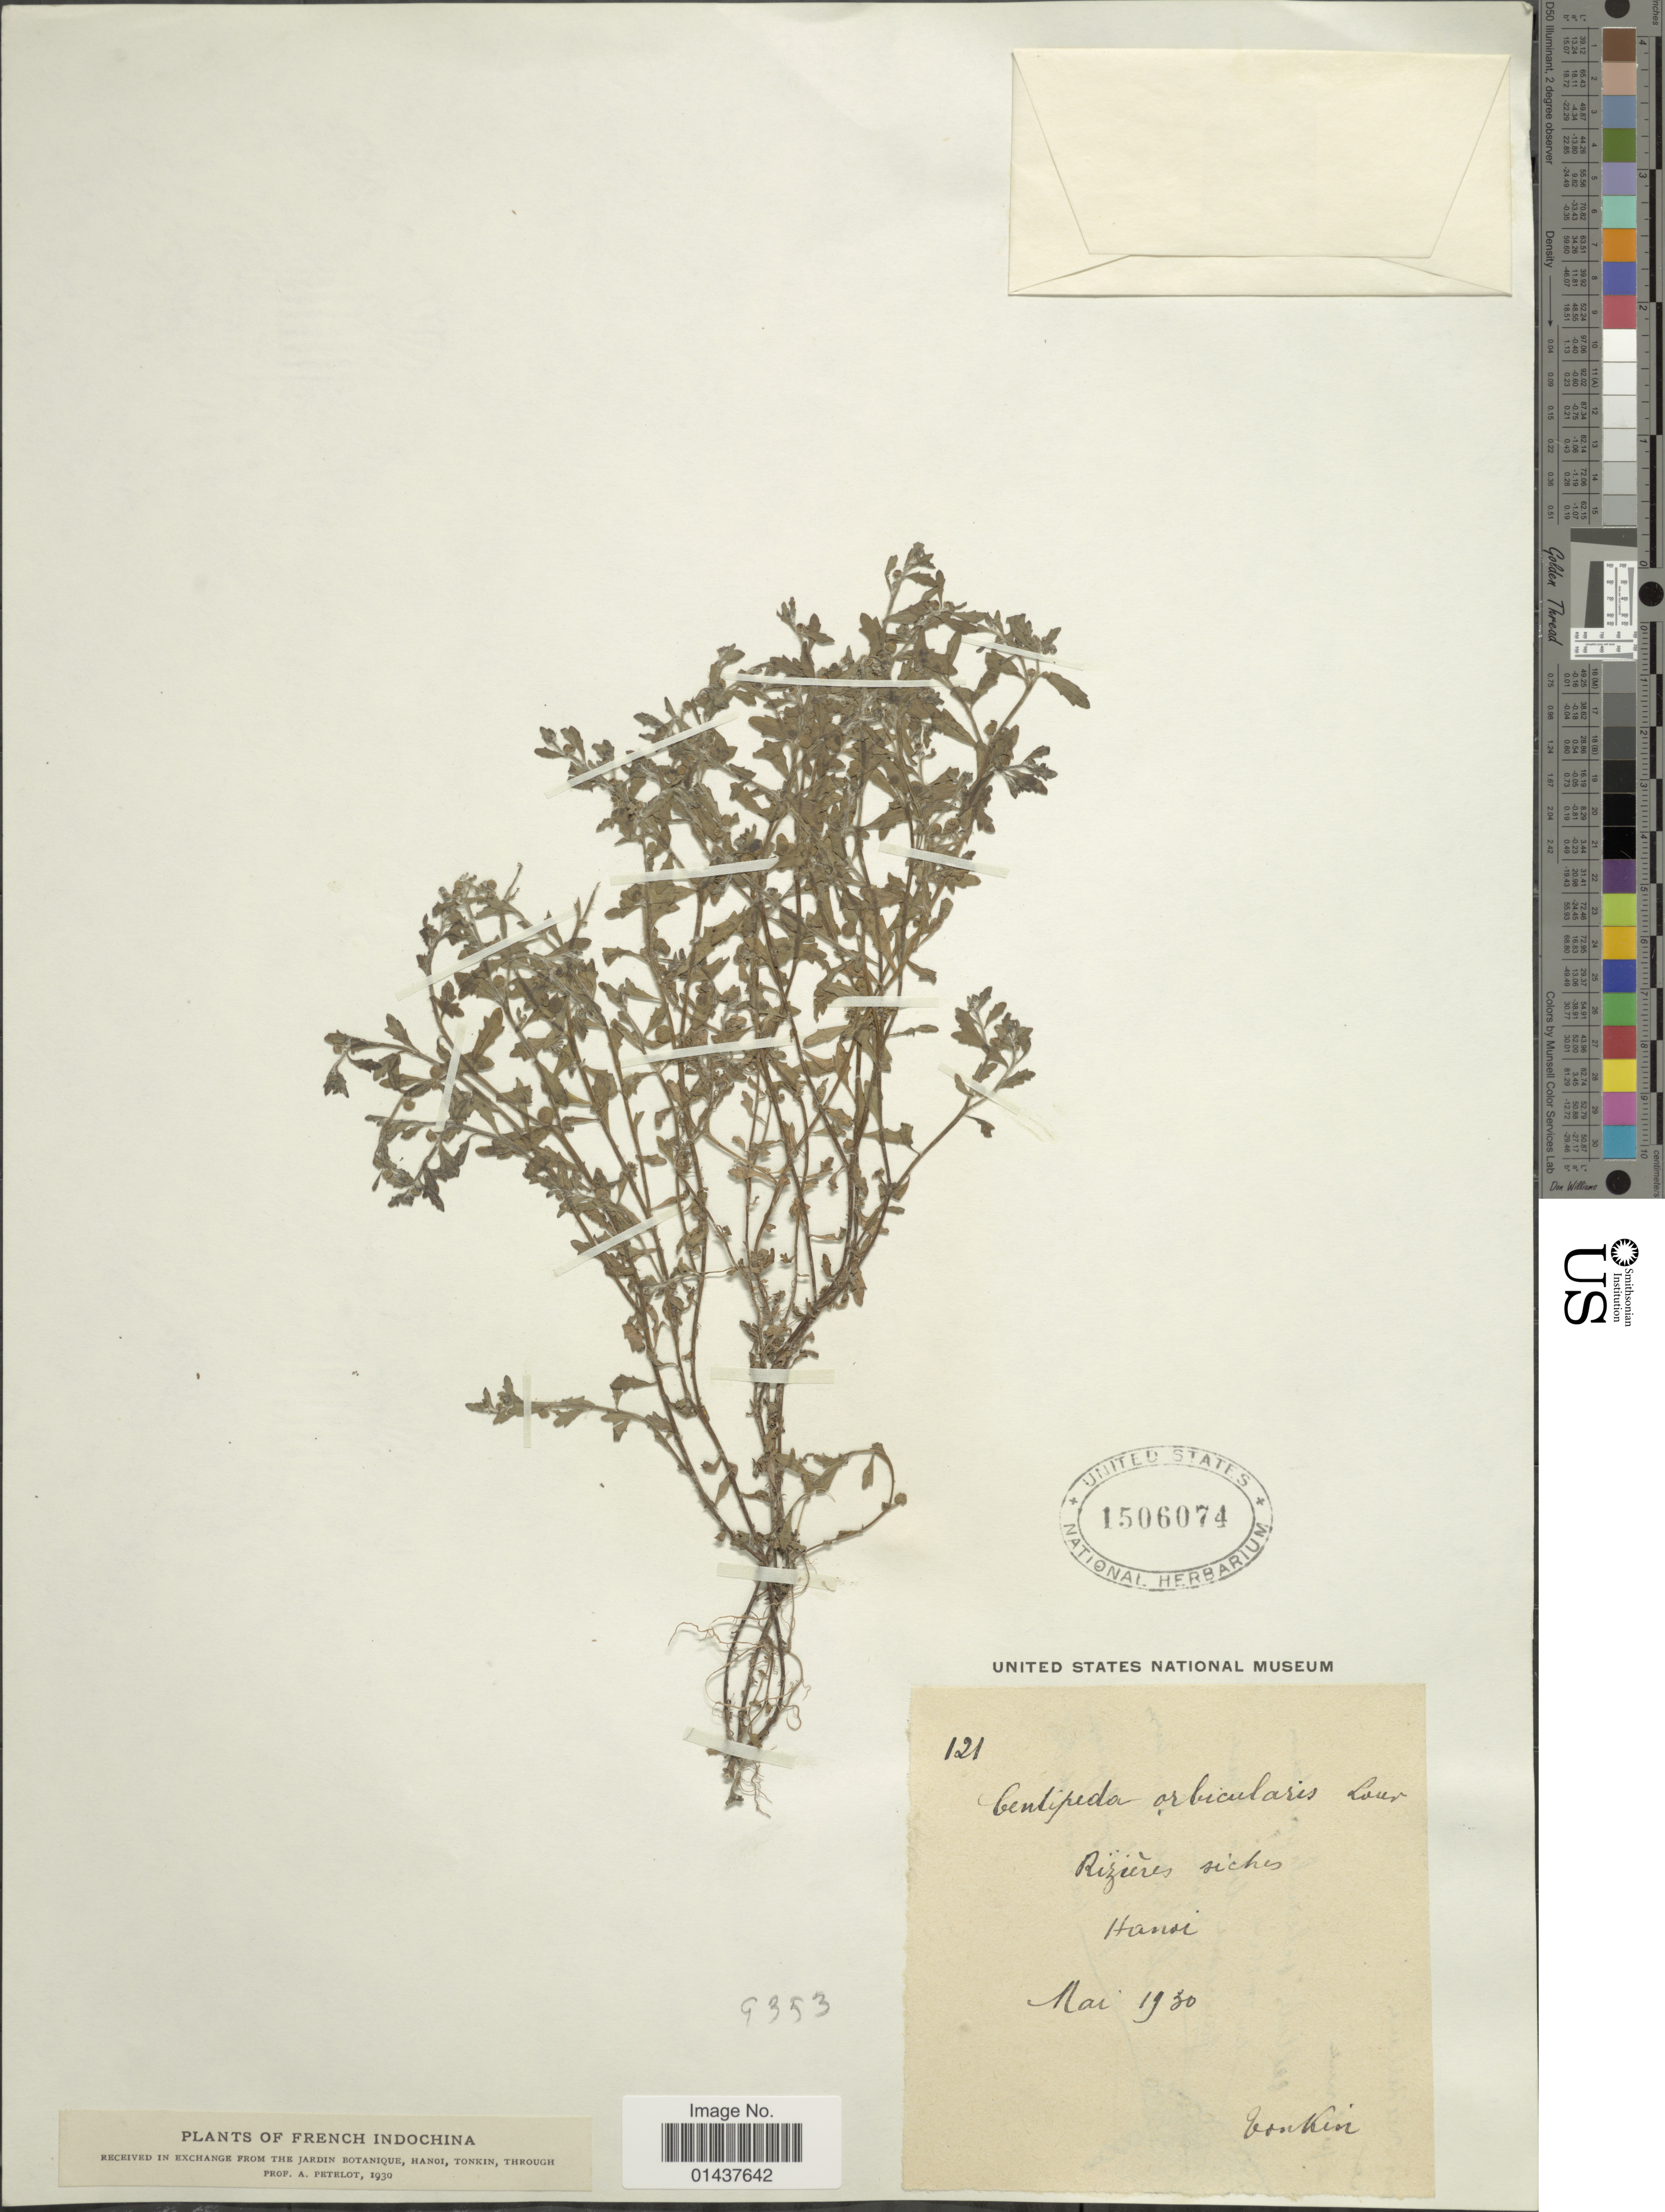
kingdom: Plantae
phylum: Tracheophyta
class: Magnoliopsida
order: Asterales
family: Asteraceae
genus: Centipeda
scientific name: Centipeda minima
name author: (L.) A. Braun & Asch.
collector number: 121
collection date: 1930-05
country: Vietnam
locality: French Indochina, Tonkin, Rizieres siches, Hanoi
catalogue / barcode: US 1506074